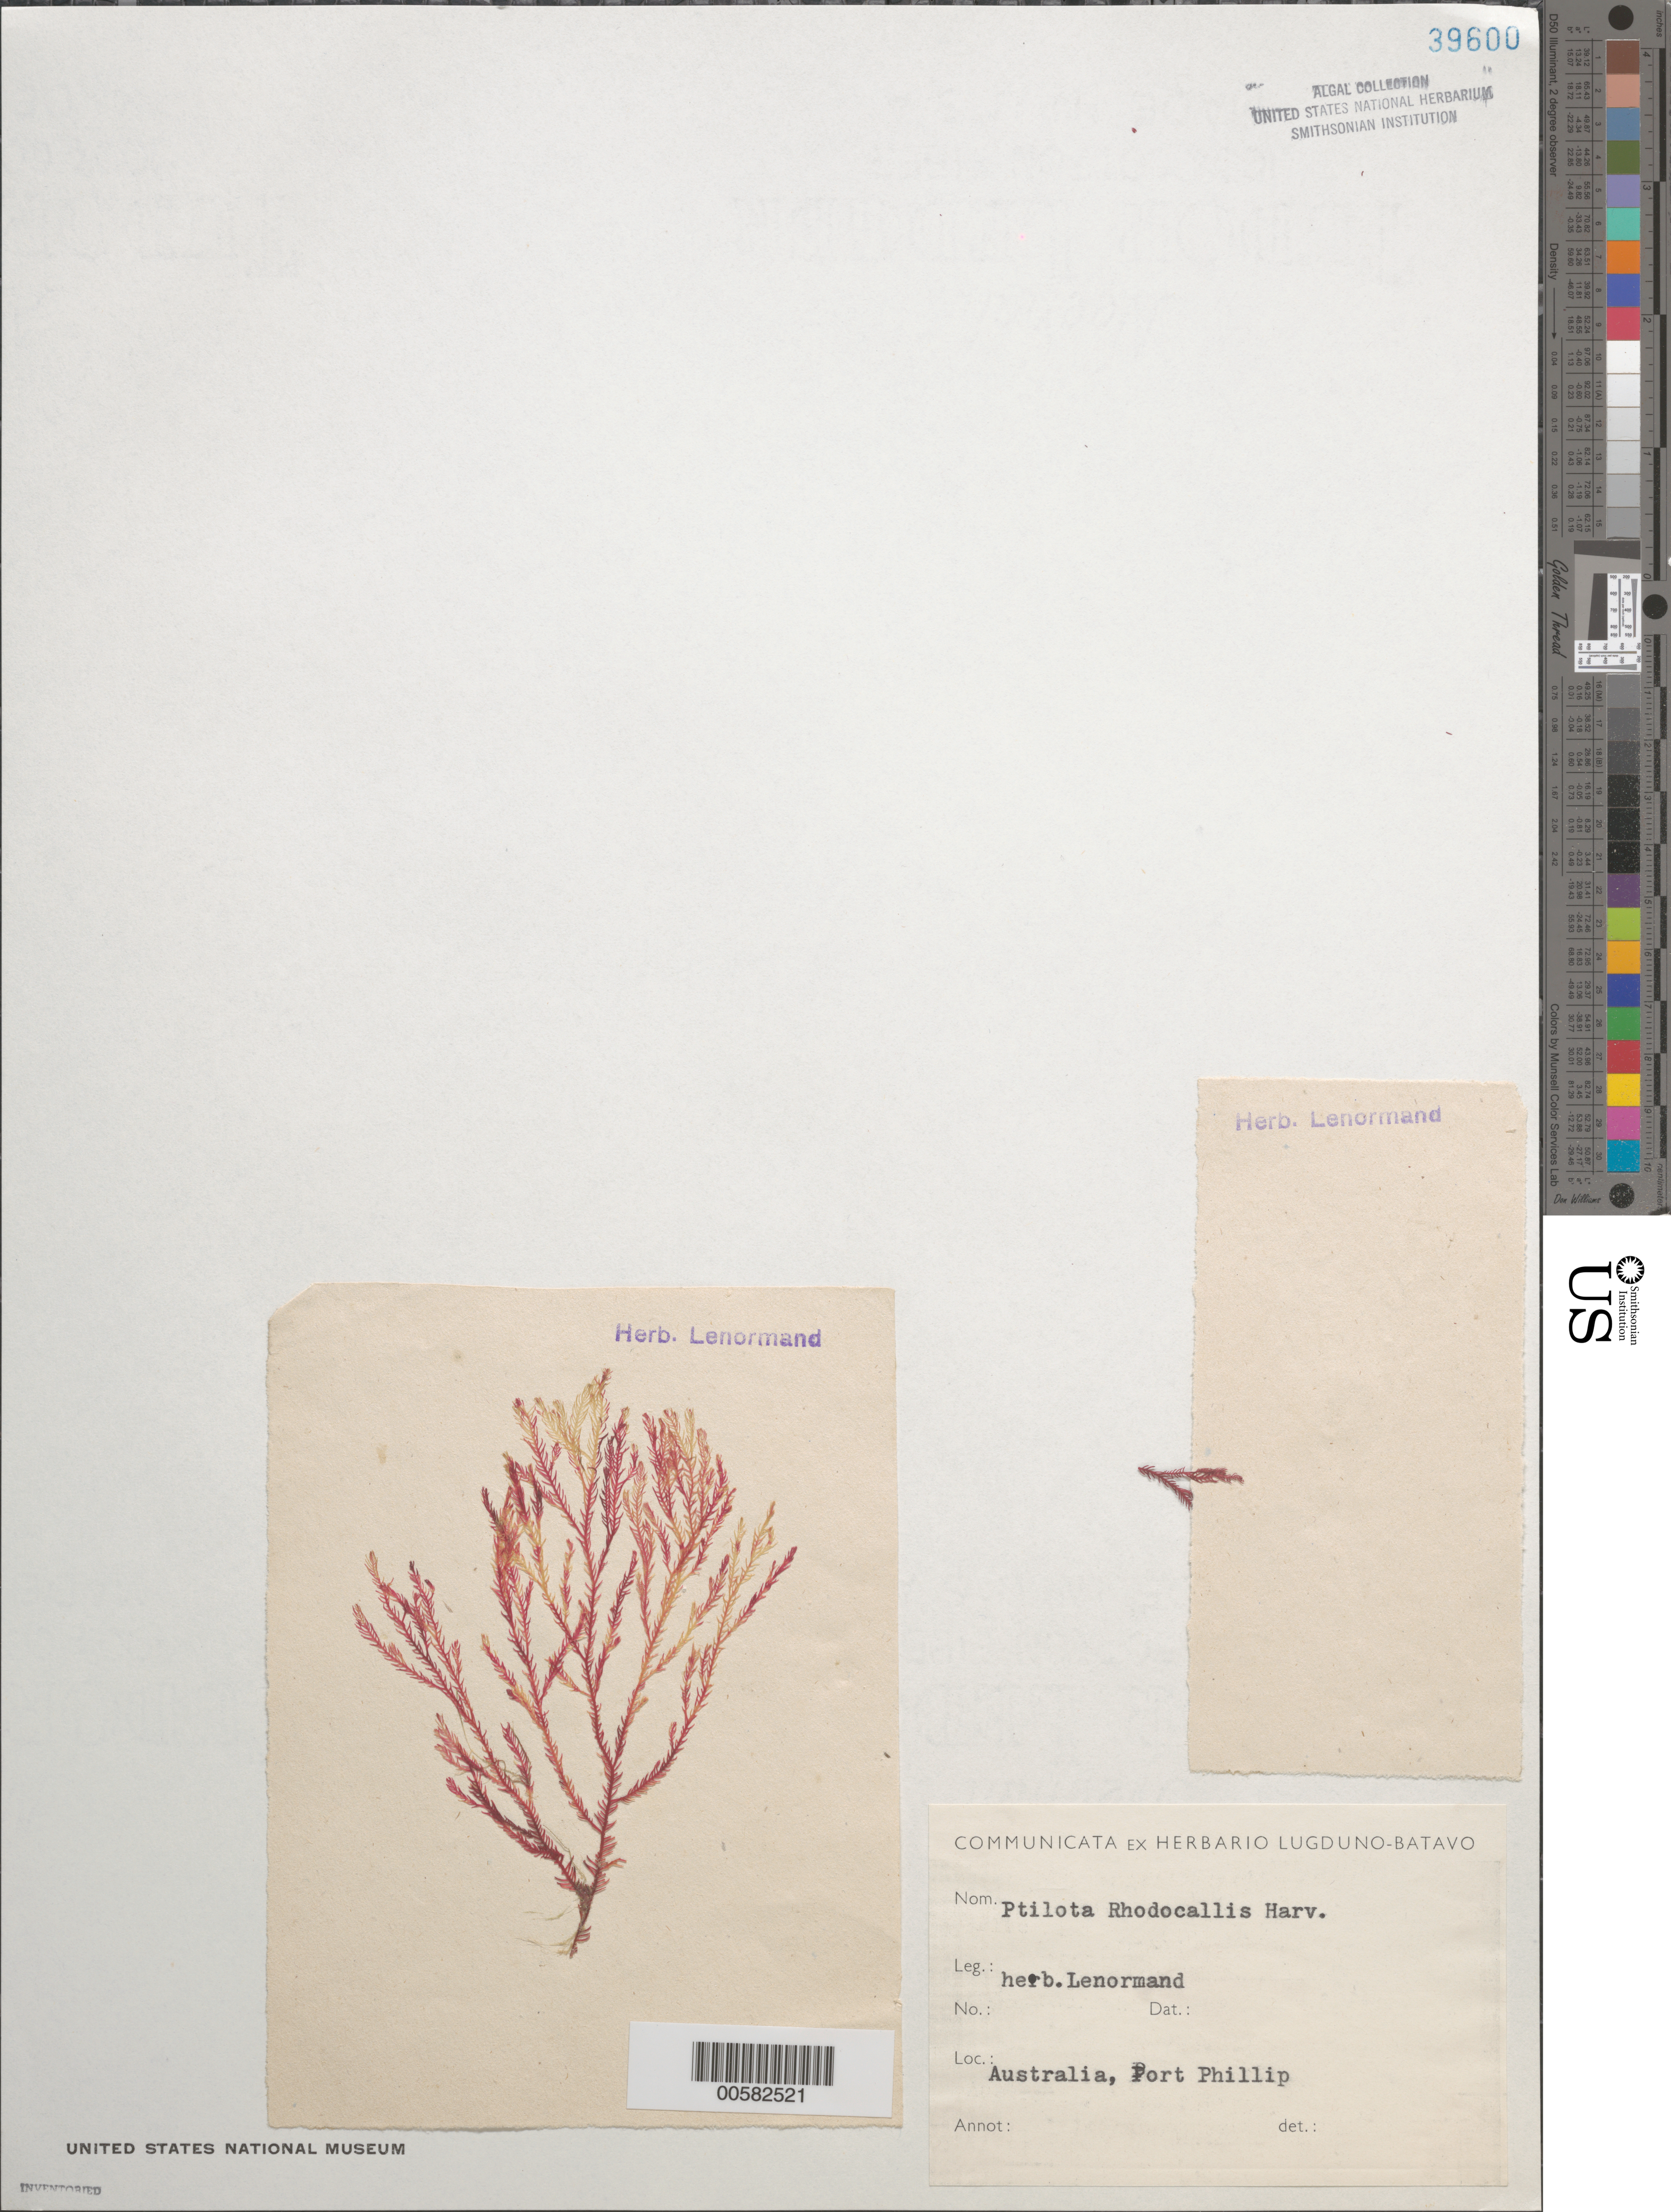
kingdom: Plantae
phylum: Rhodophyta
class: Florideophyceae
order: Ceramiales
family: Wrangeliaceae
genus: Ptilota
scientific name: Ptilota rhodocallis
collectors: S. Lenormand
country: Australia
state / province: Victoria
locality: Port Phillip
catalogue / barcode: US 39600